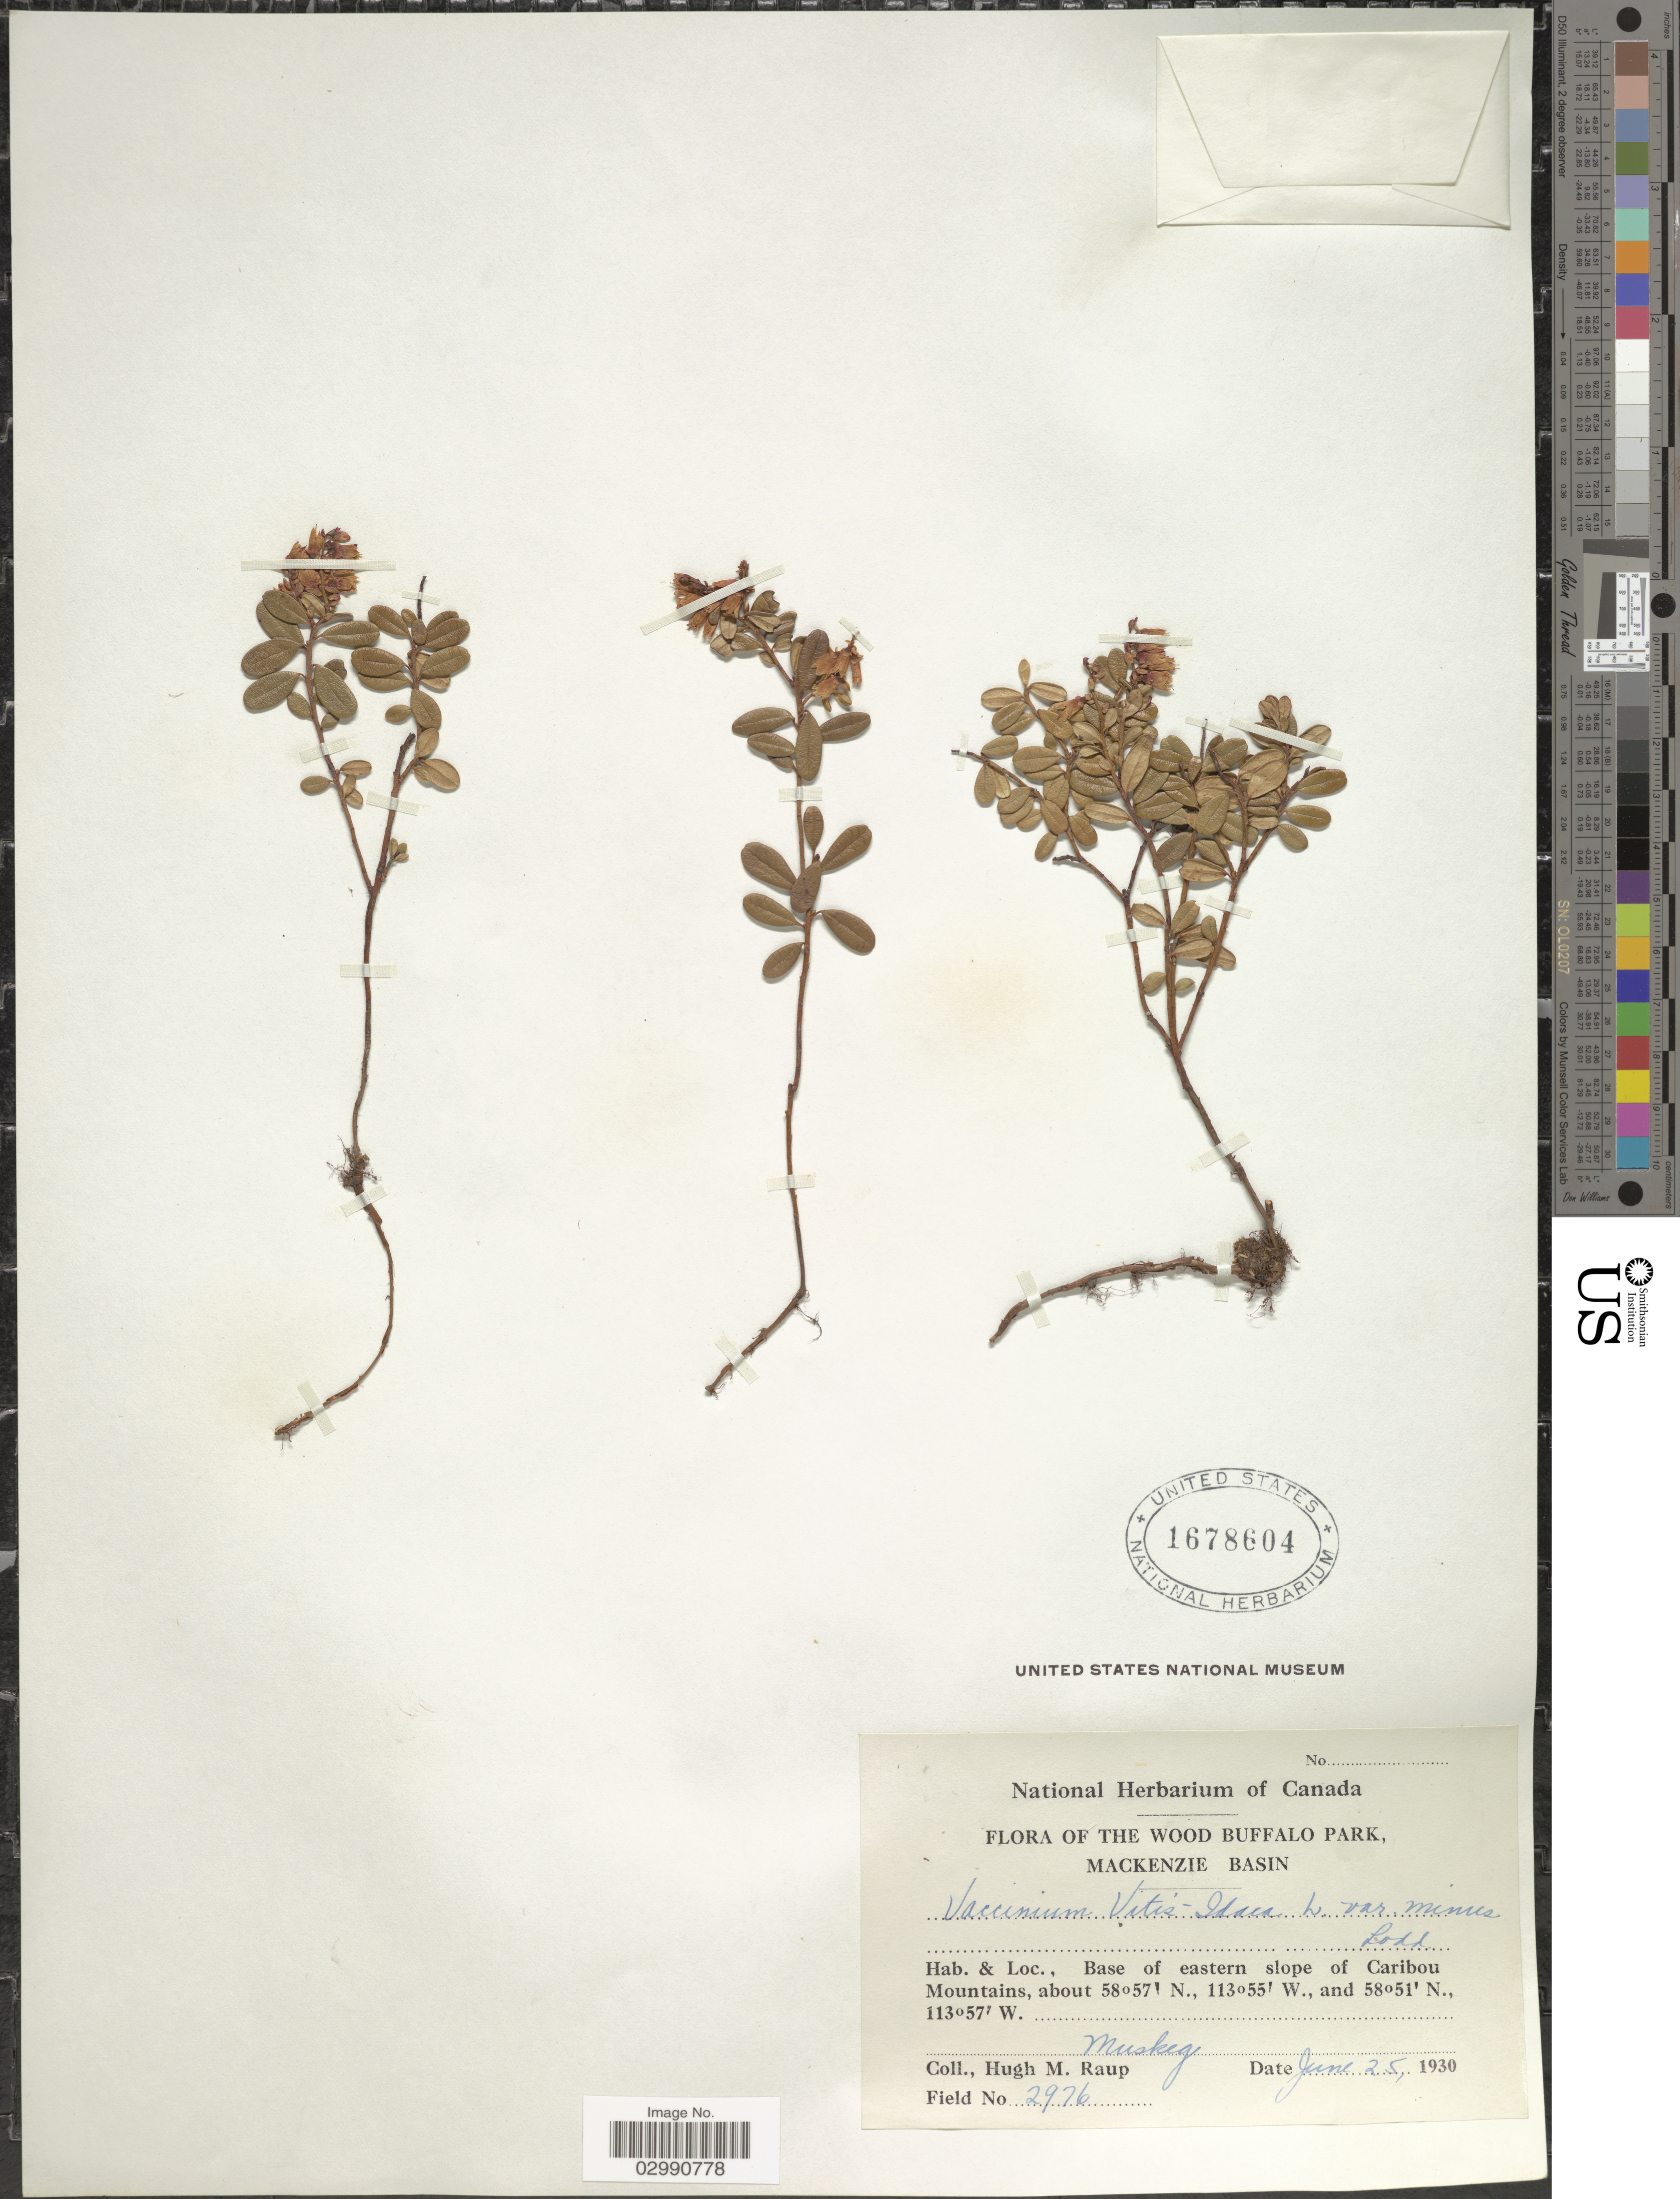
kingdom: Plantae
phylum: Tracheophyta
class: Magnoliopsida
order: Ericales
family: Ericaceae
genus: Vaccinium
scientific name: Vaccinium vitis-idaea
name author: L.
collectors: H. Raup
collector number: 2976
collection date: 1930-06-25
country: Canada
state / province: Alberta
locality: The Wood Buffalo Park, Mackenzie Basin, Base of eastern slope of Caribou Mountains.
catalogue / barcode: US 1678604